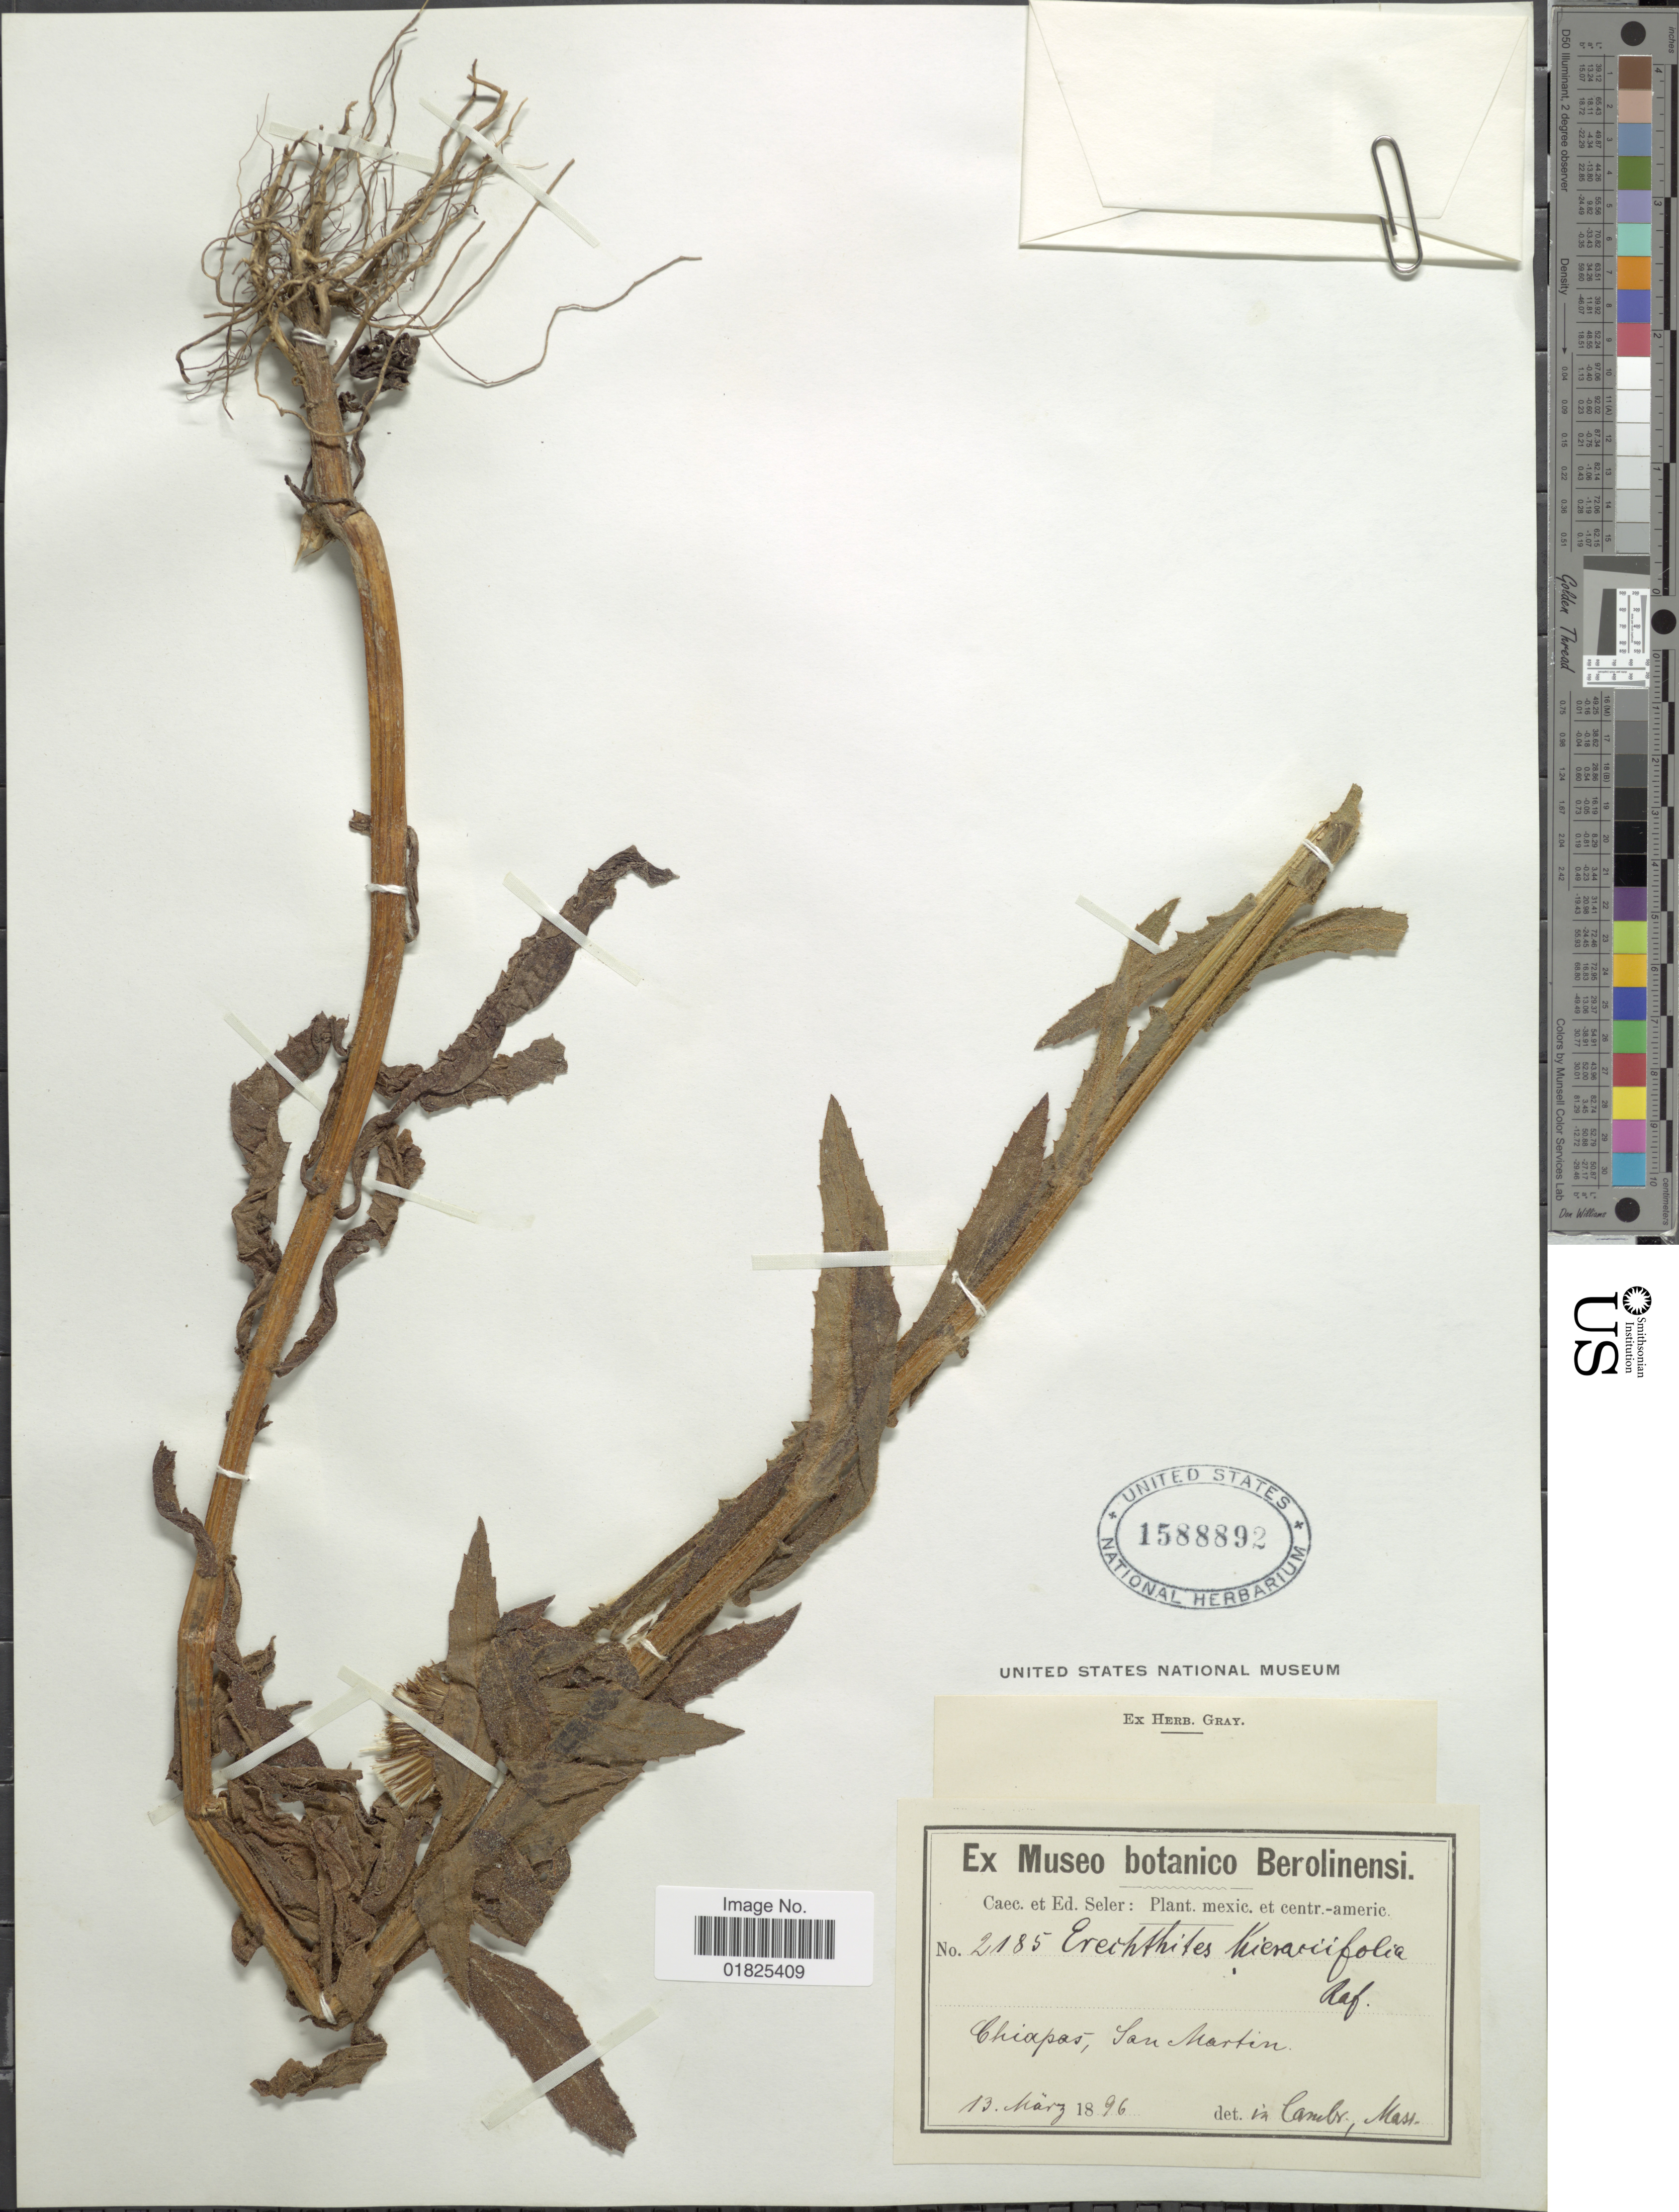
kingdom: Plantae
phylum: Tracheophyta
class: Magnoliopsida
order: Asterales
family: Asteraceae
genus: Erechtites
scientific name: Erechtites hieraciifolius var. cacaliodes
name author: (Fisch. ex Spreng.) Less. ex Griseb.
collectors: ex Caec. et Ed Seler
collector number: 2185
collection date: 1896-03-13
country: Mexico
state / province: Chiapas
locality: San Martin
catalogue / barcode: US 1588892